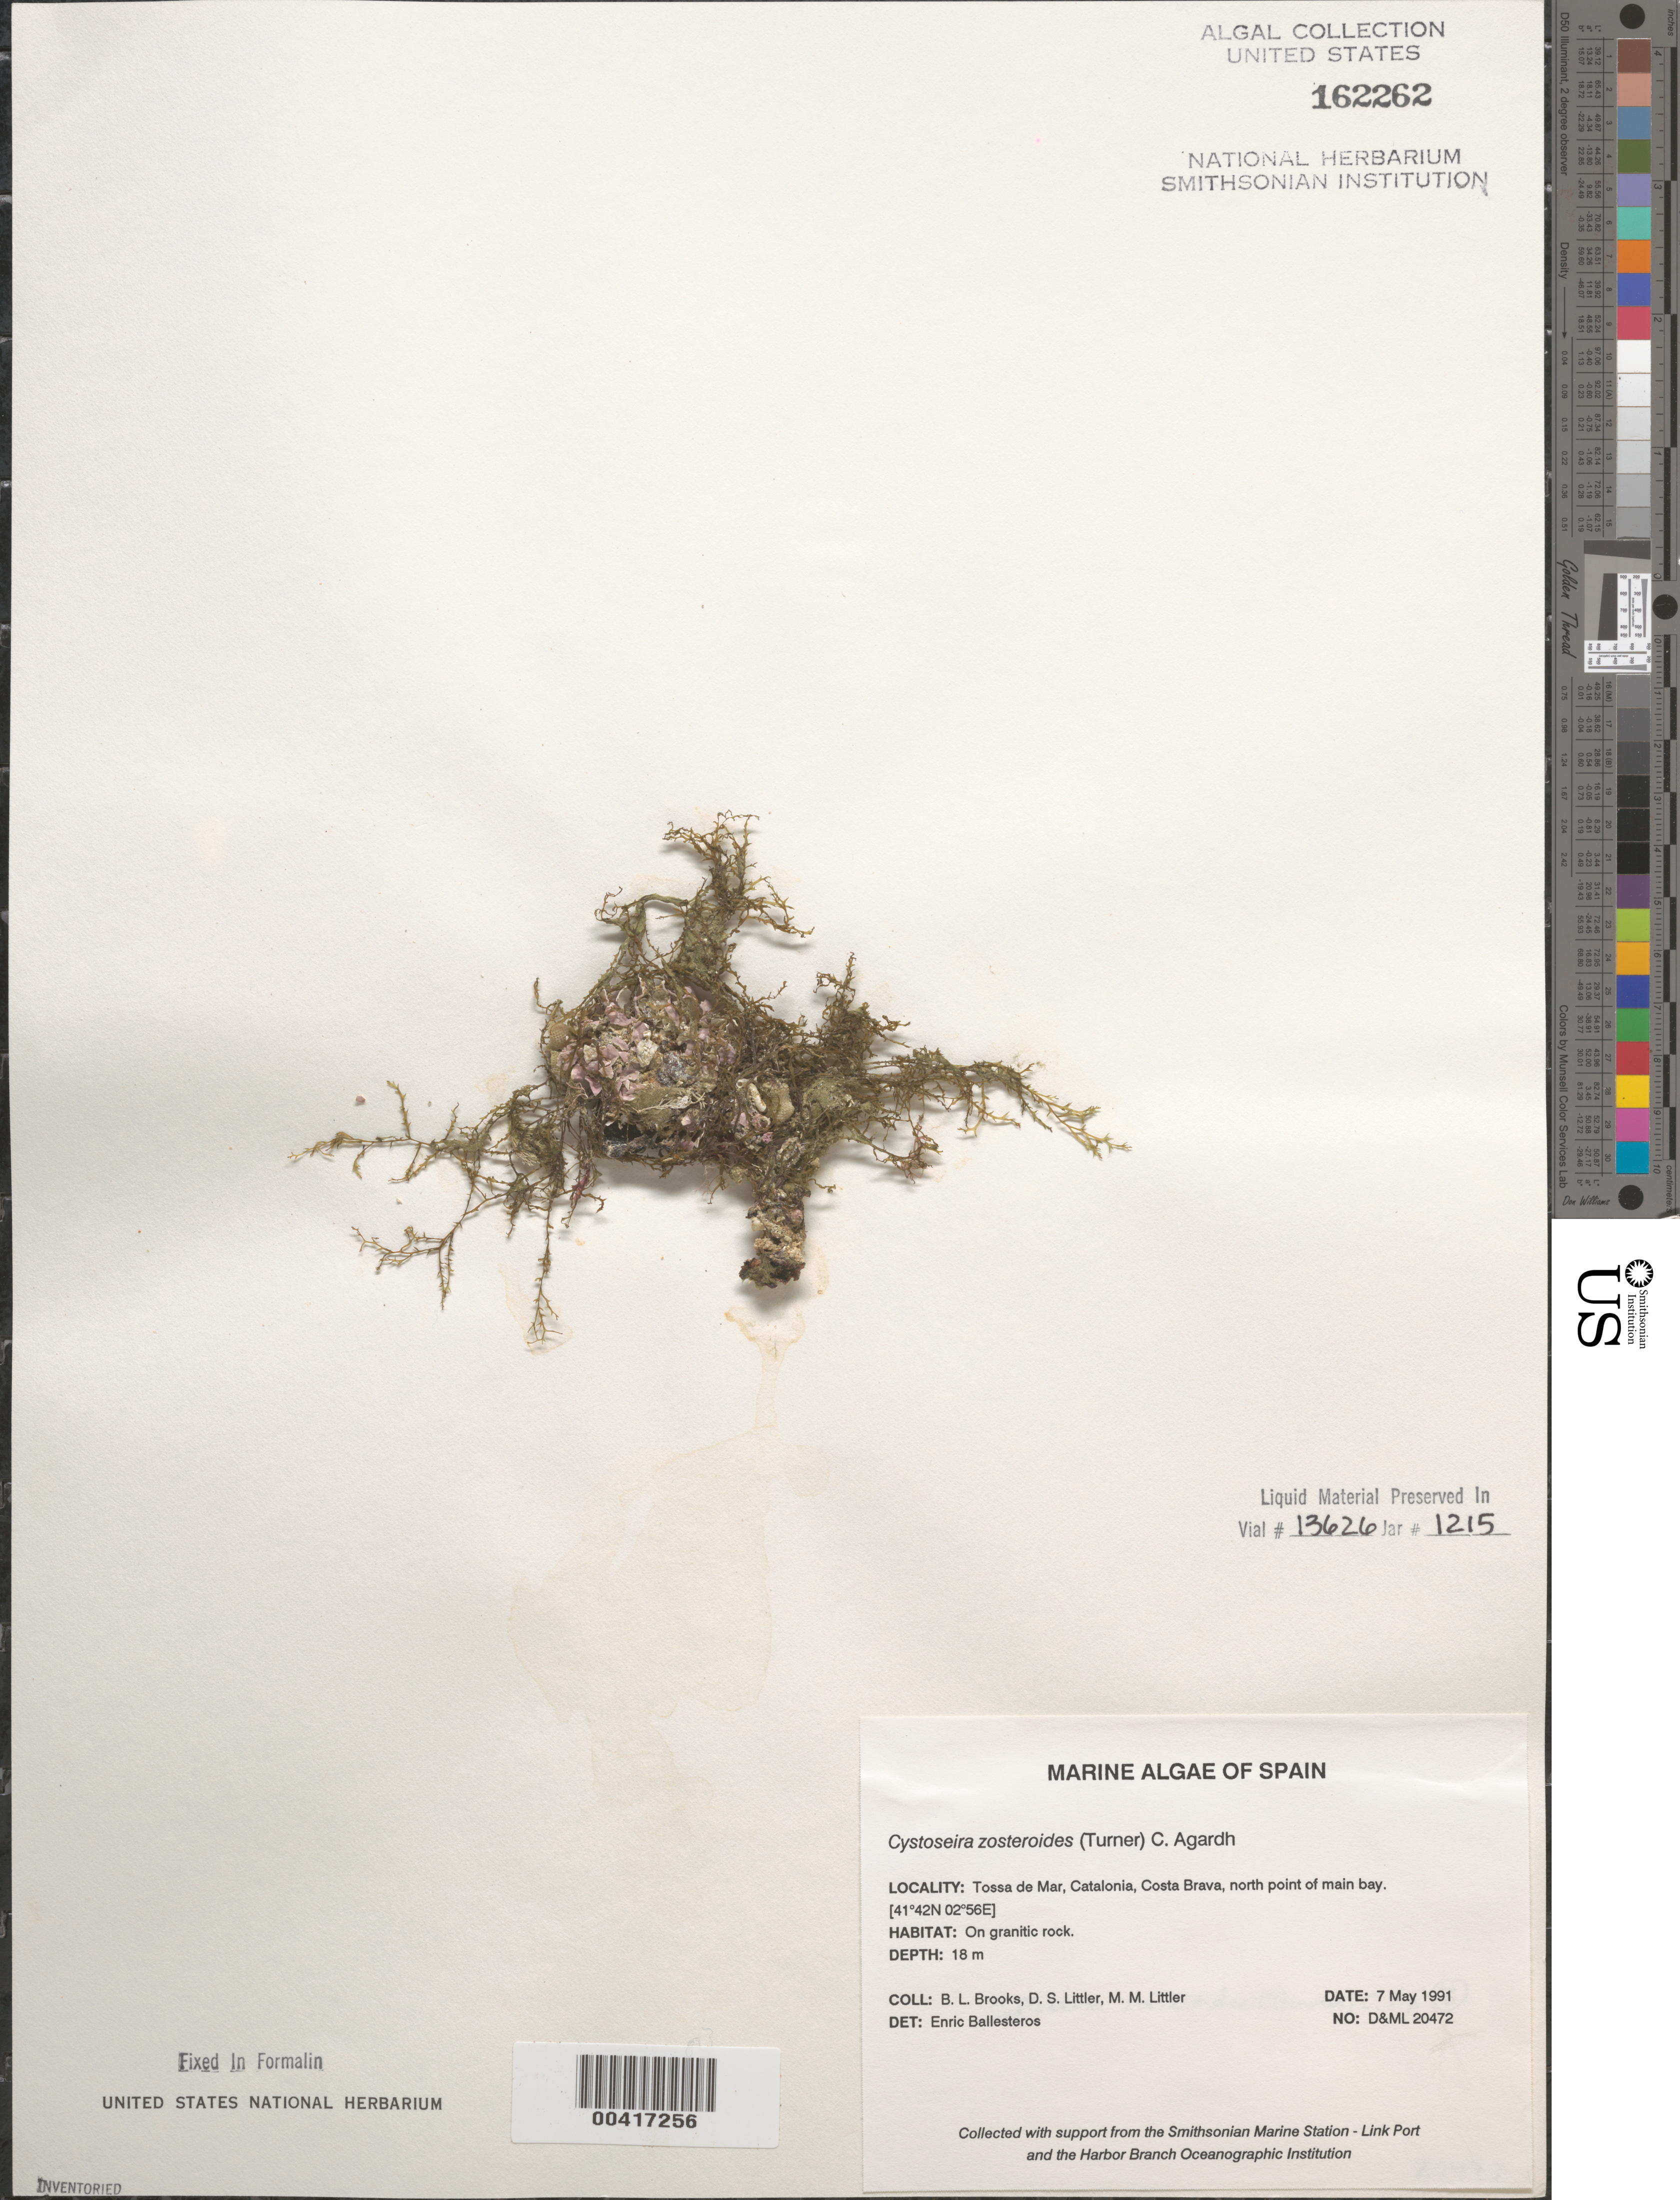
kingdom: Chromista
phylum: Ochrophyta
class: Phaeophyceae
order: Fucales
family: Sargassaceae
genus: Cystoseira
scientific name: Cystoseira zosteroides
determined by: Ballesteros, E.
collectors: B. Brooks, D. S. Littler & M. M. Littler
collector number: D&ML 20472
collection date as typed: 07 May 1991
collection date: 1991-05-07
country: Spain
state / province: Catalunya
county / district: Girona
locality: Tossa de Mar, Costa Brava, Catalonia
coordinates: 41 42N, 02 56E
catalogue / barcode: US 162262